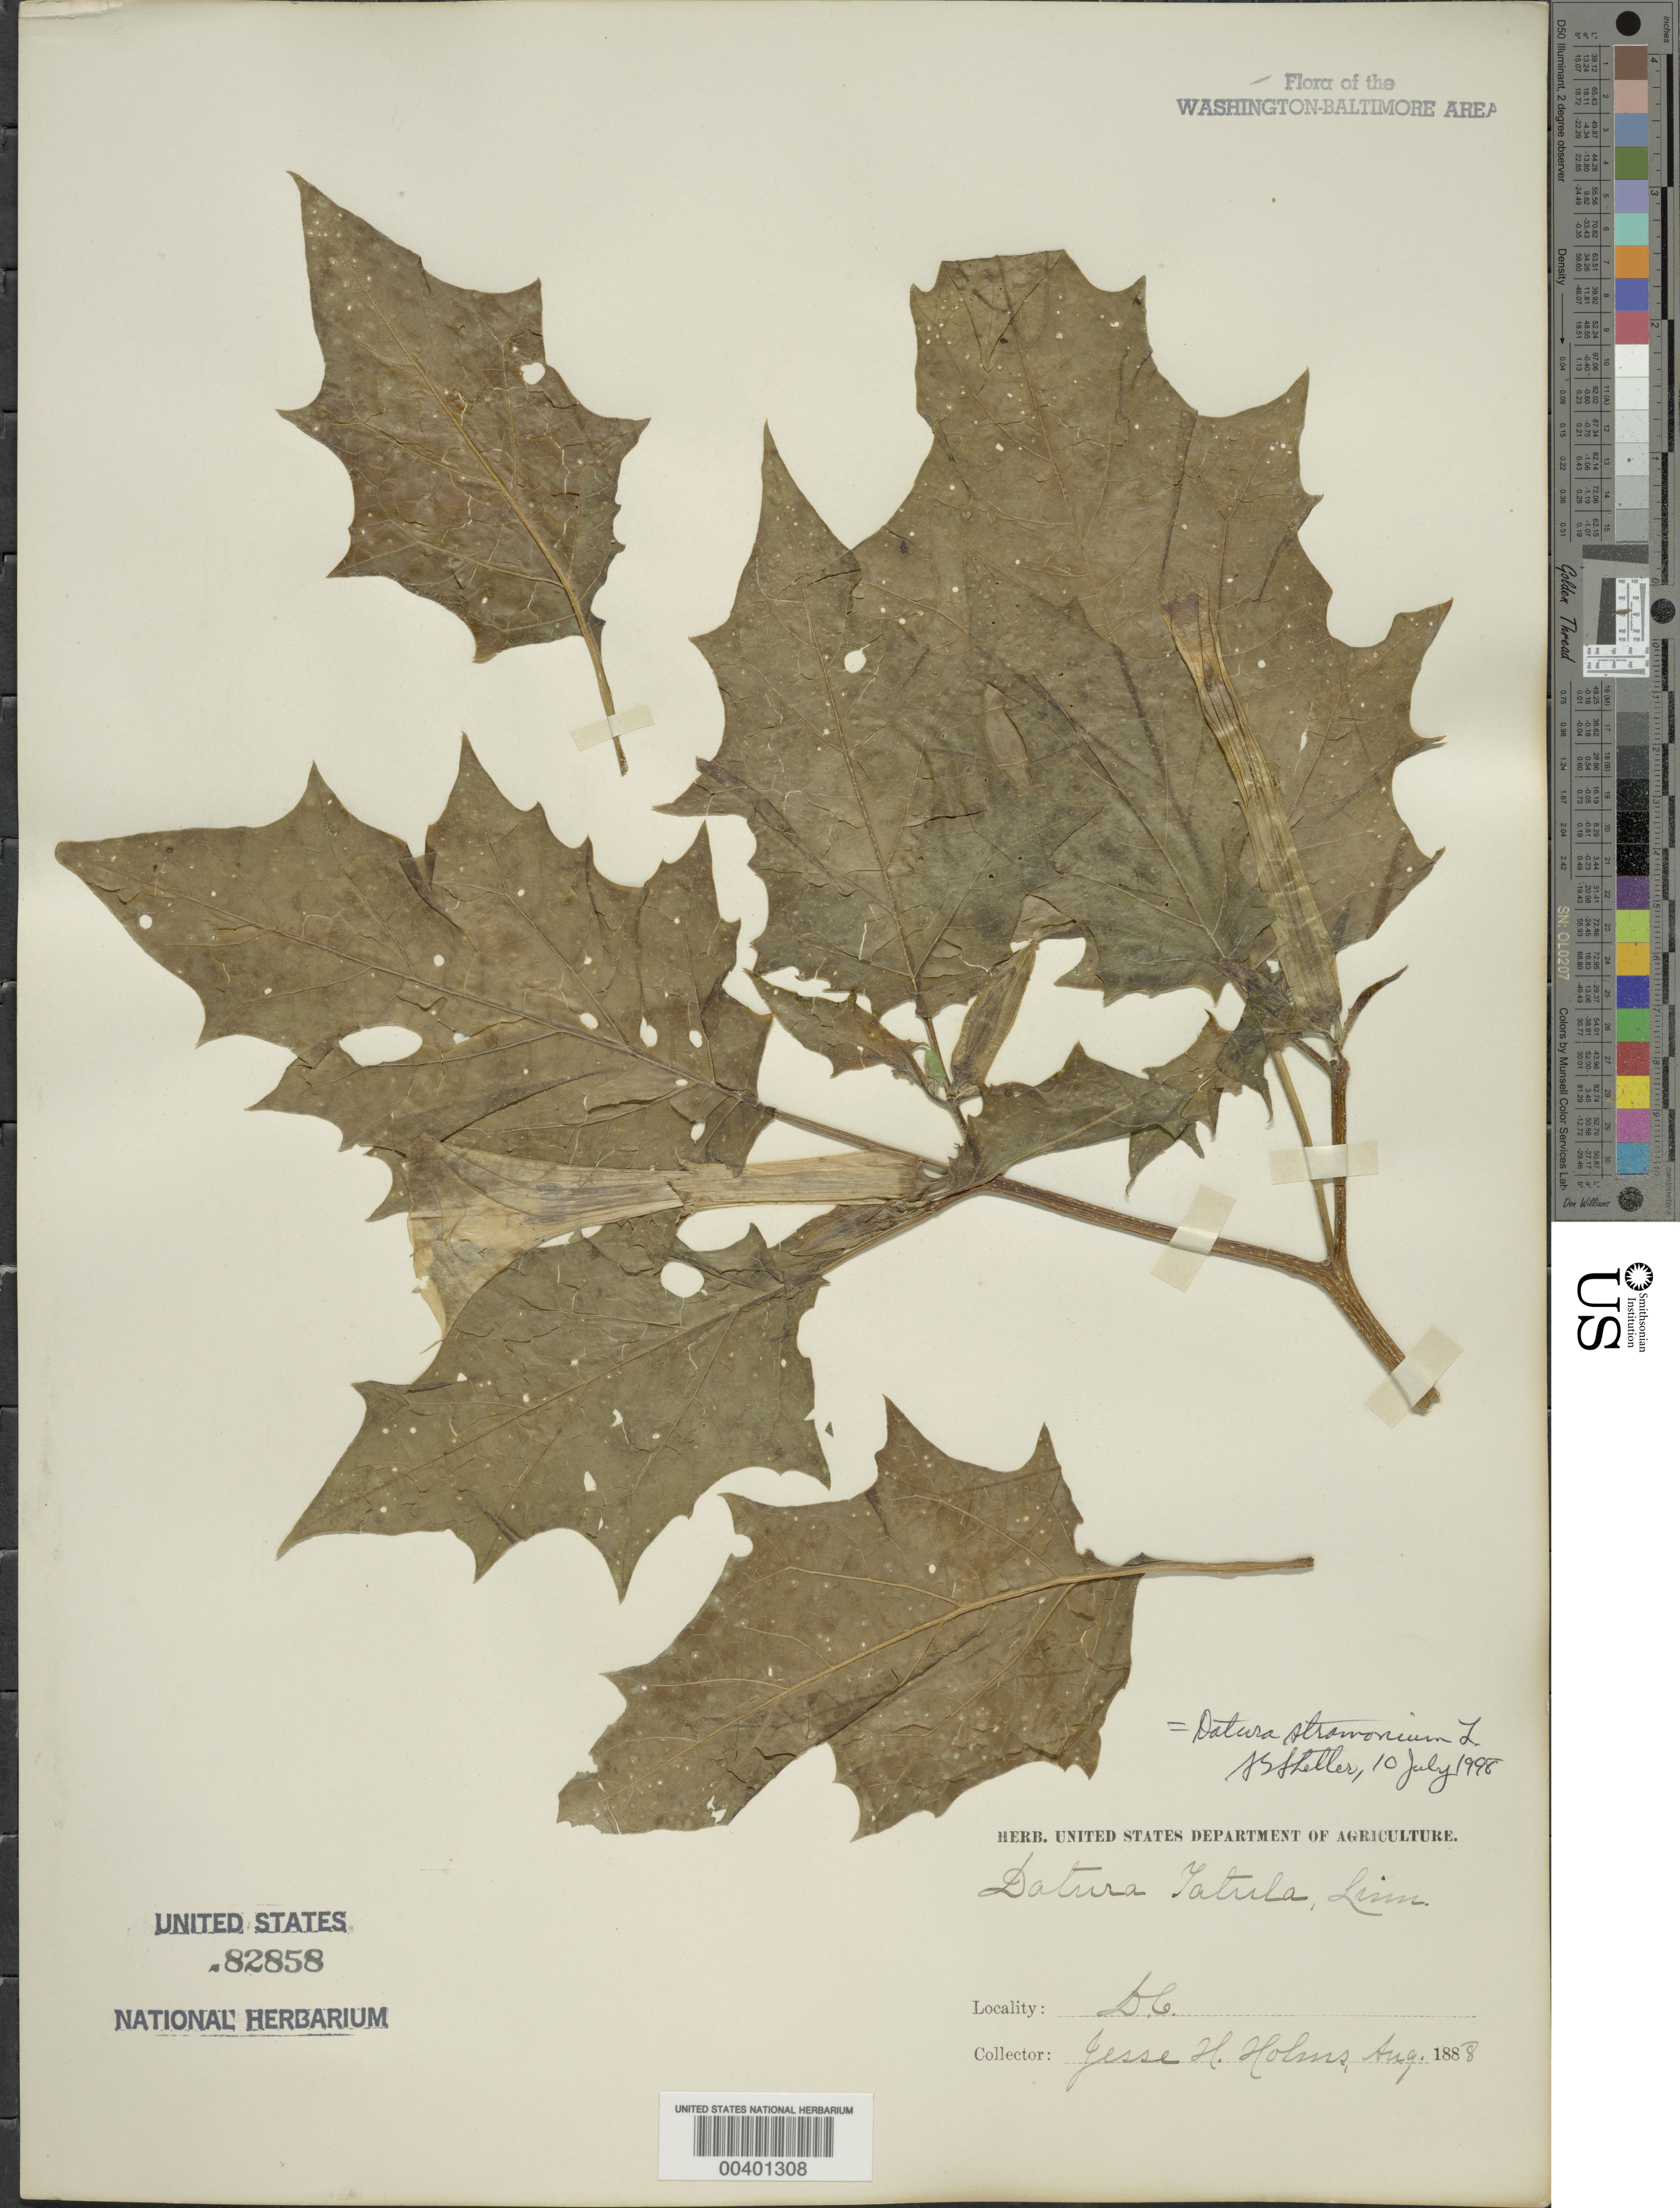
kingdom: Plantae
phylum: Tracheophyta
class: Magnoliopsida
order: Solanales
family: Solanaceae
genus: Datura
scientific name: Datura stramonium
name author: L.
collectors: J. Holmes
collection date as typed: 1888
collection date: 1888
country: United States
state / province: District of Columbia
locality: Washington, D.C.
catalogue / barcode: US 82858